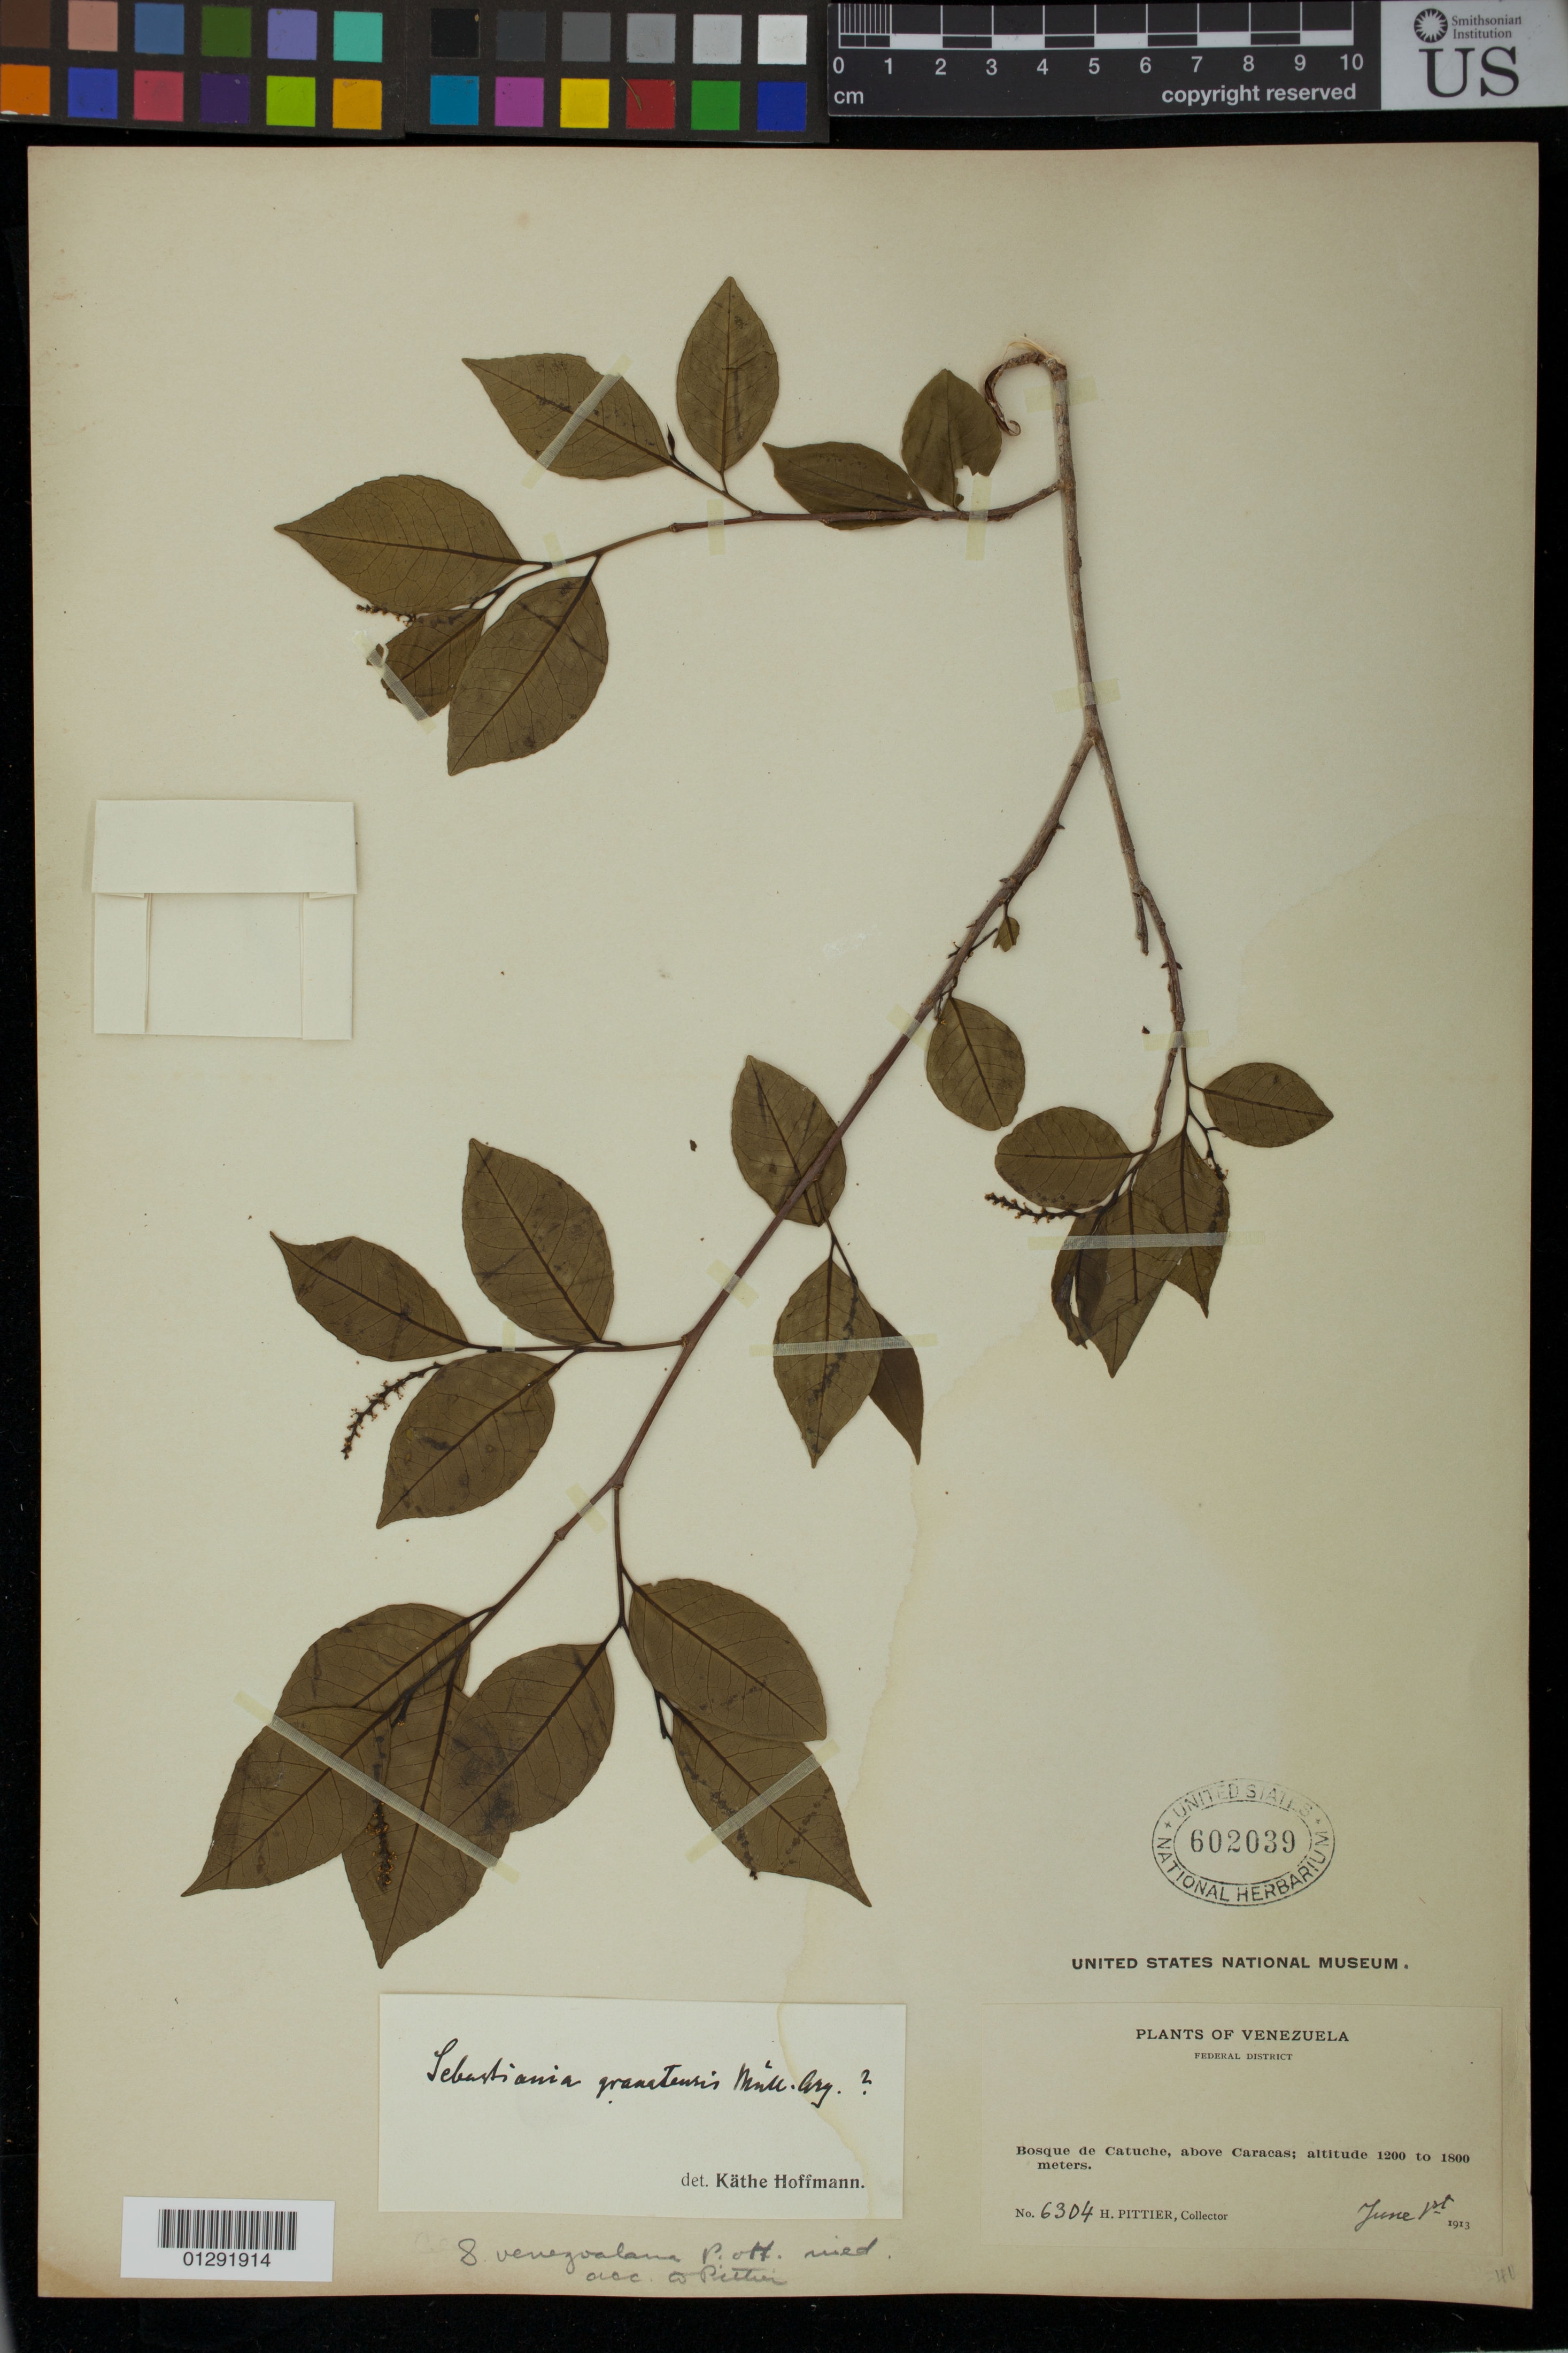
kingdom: Plantae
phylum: Tracheophyta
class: Magnoliopsida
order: Malpighiales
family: Euphorbiaceae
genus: Sebastiania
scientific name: Sebastiania venezolana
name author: Pax & K. Hoffm.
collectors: H. F. Pittier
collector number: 6304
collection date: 1913-06-01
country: Venezuela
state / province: Distrito Federal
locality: Bosque de Catuche, above Caracas, Federal District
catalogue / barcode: US 602039